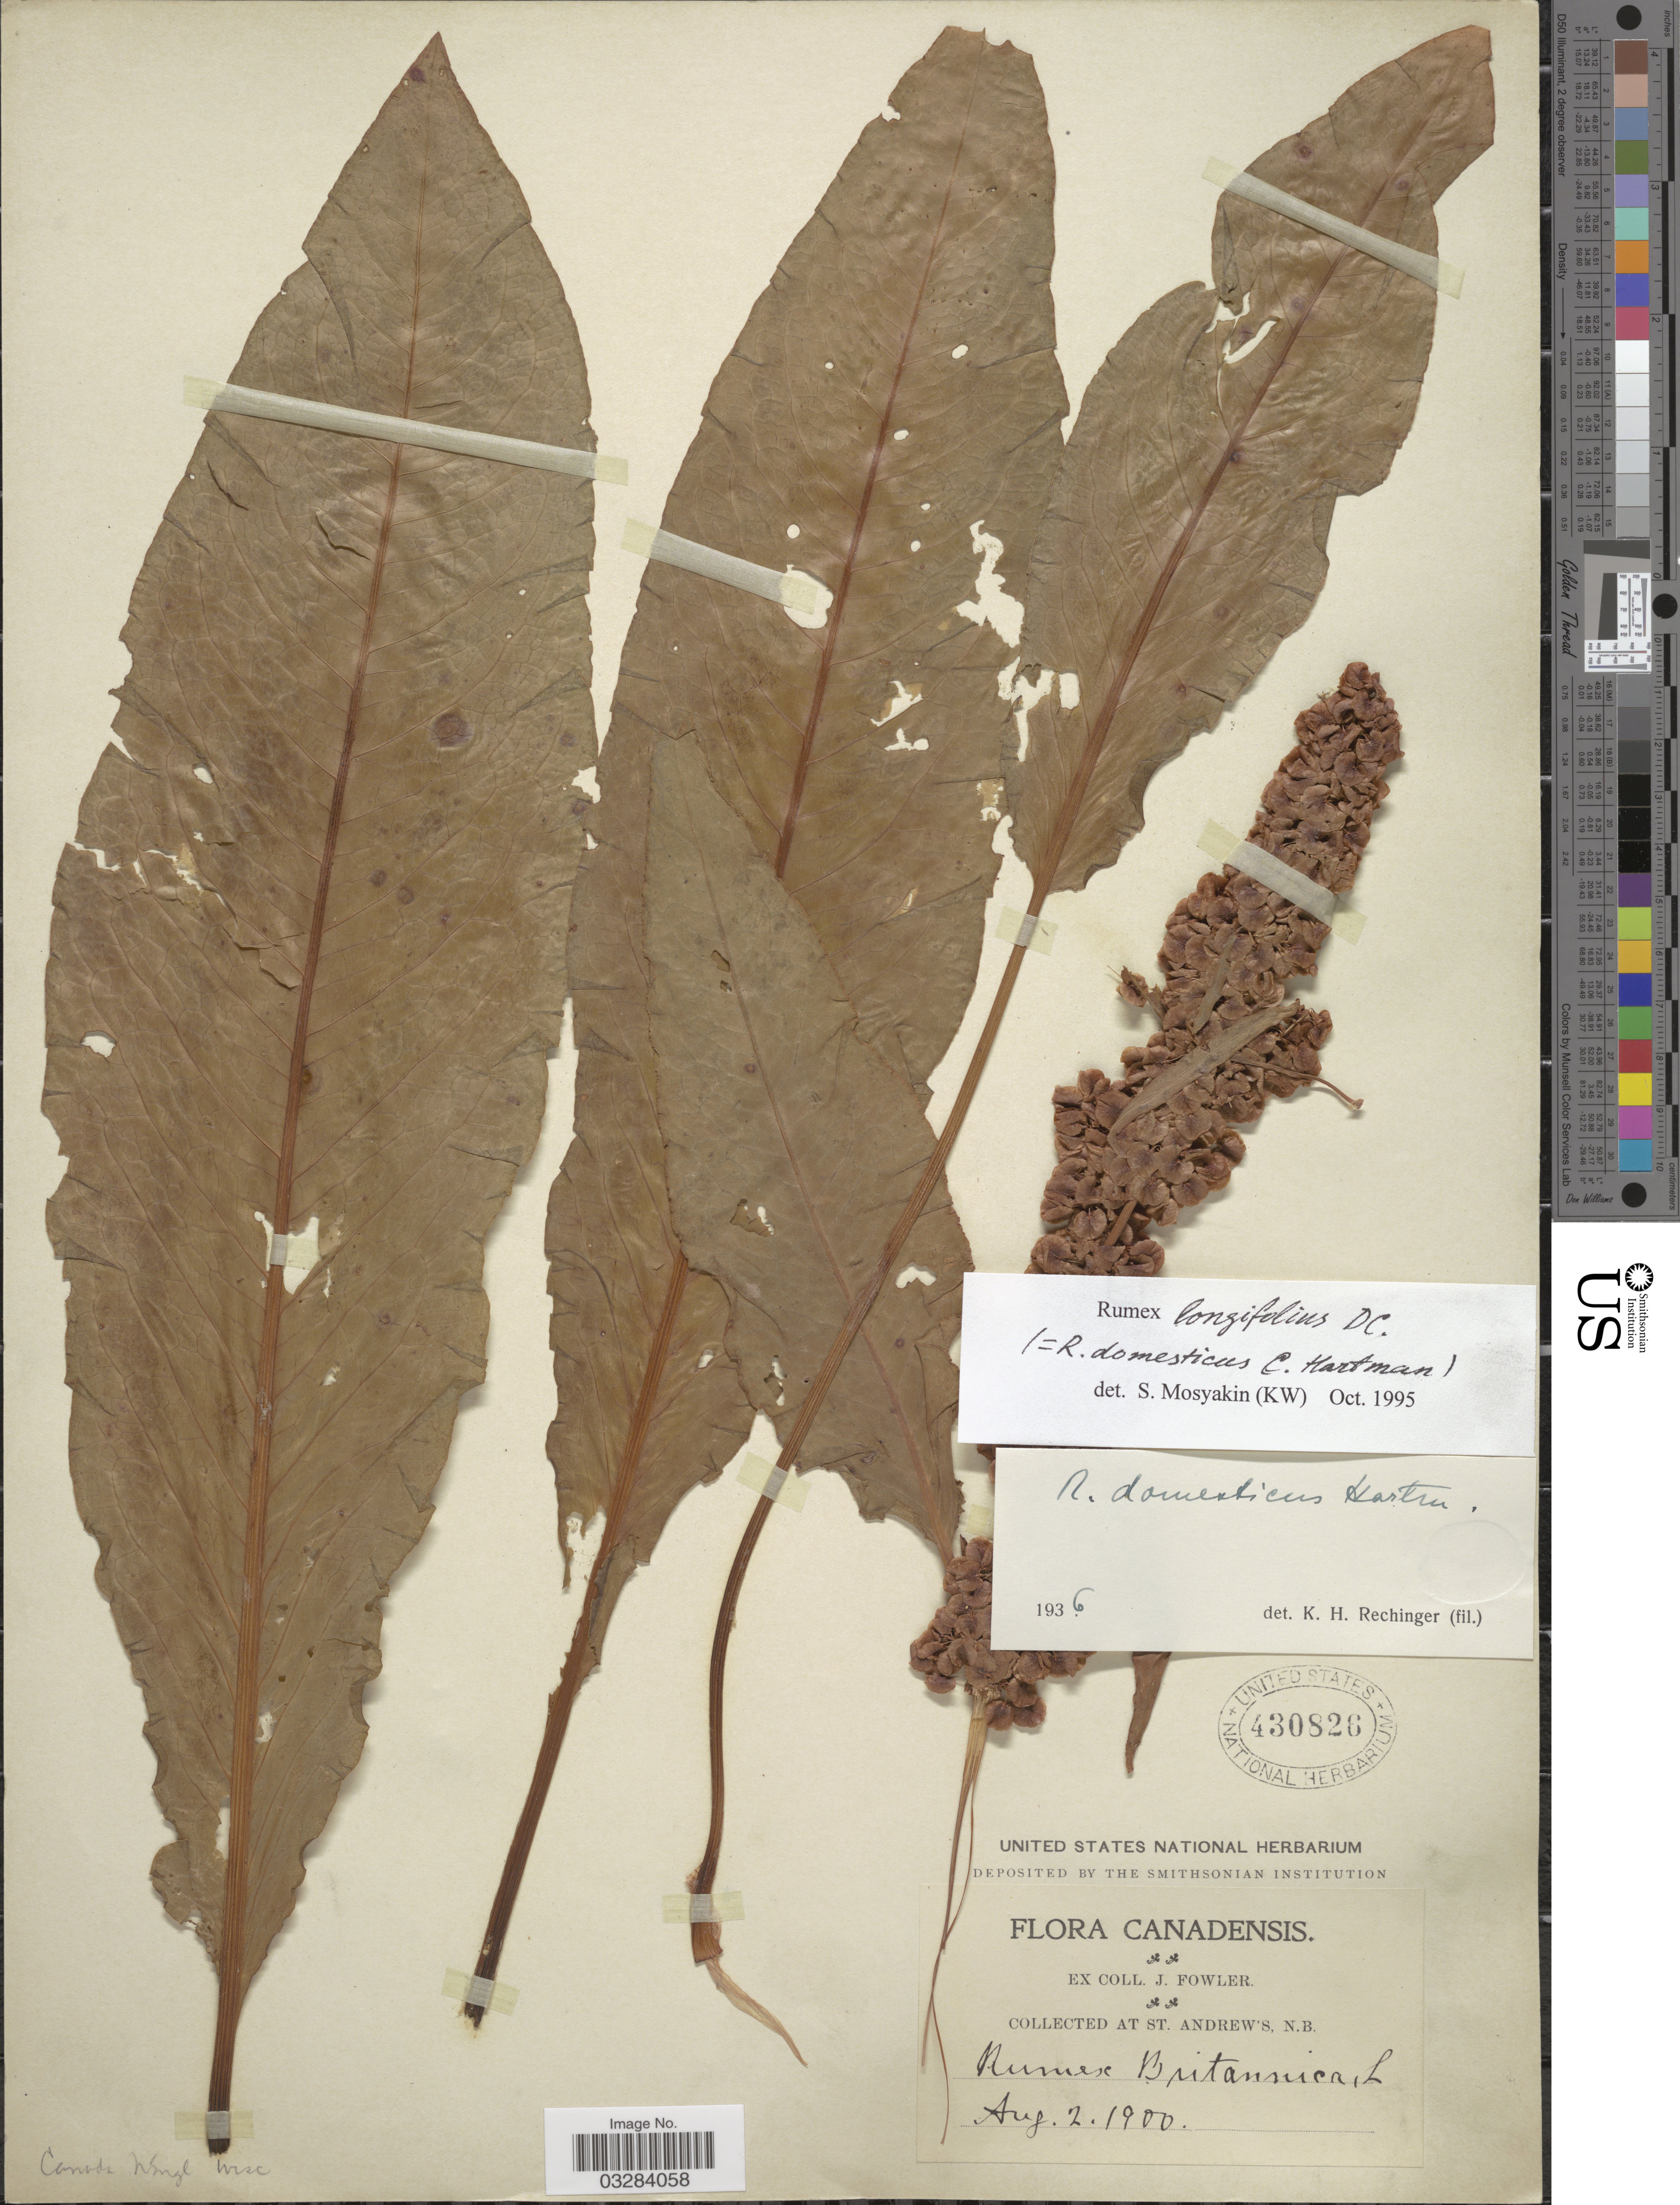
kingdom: Plantae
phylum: Tracheophyta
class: Magnoliopsida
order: Caryophyllales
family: Polygonaceae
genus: Rumex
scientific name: Rumex longifolius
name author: DC.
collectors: J. Fowler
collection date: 1900-08-02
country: Canada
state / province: New Brunswick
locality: St. Andrew's, N. B.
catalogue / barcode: US 430826